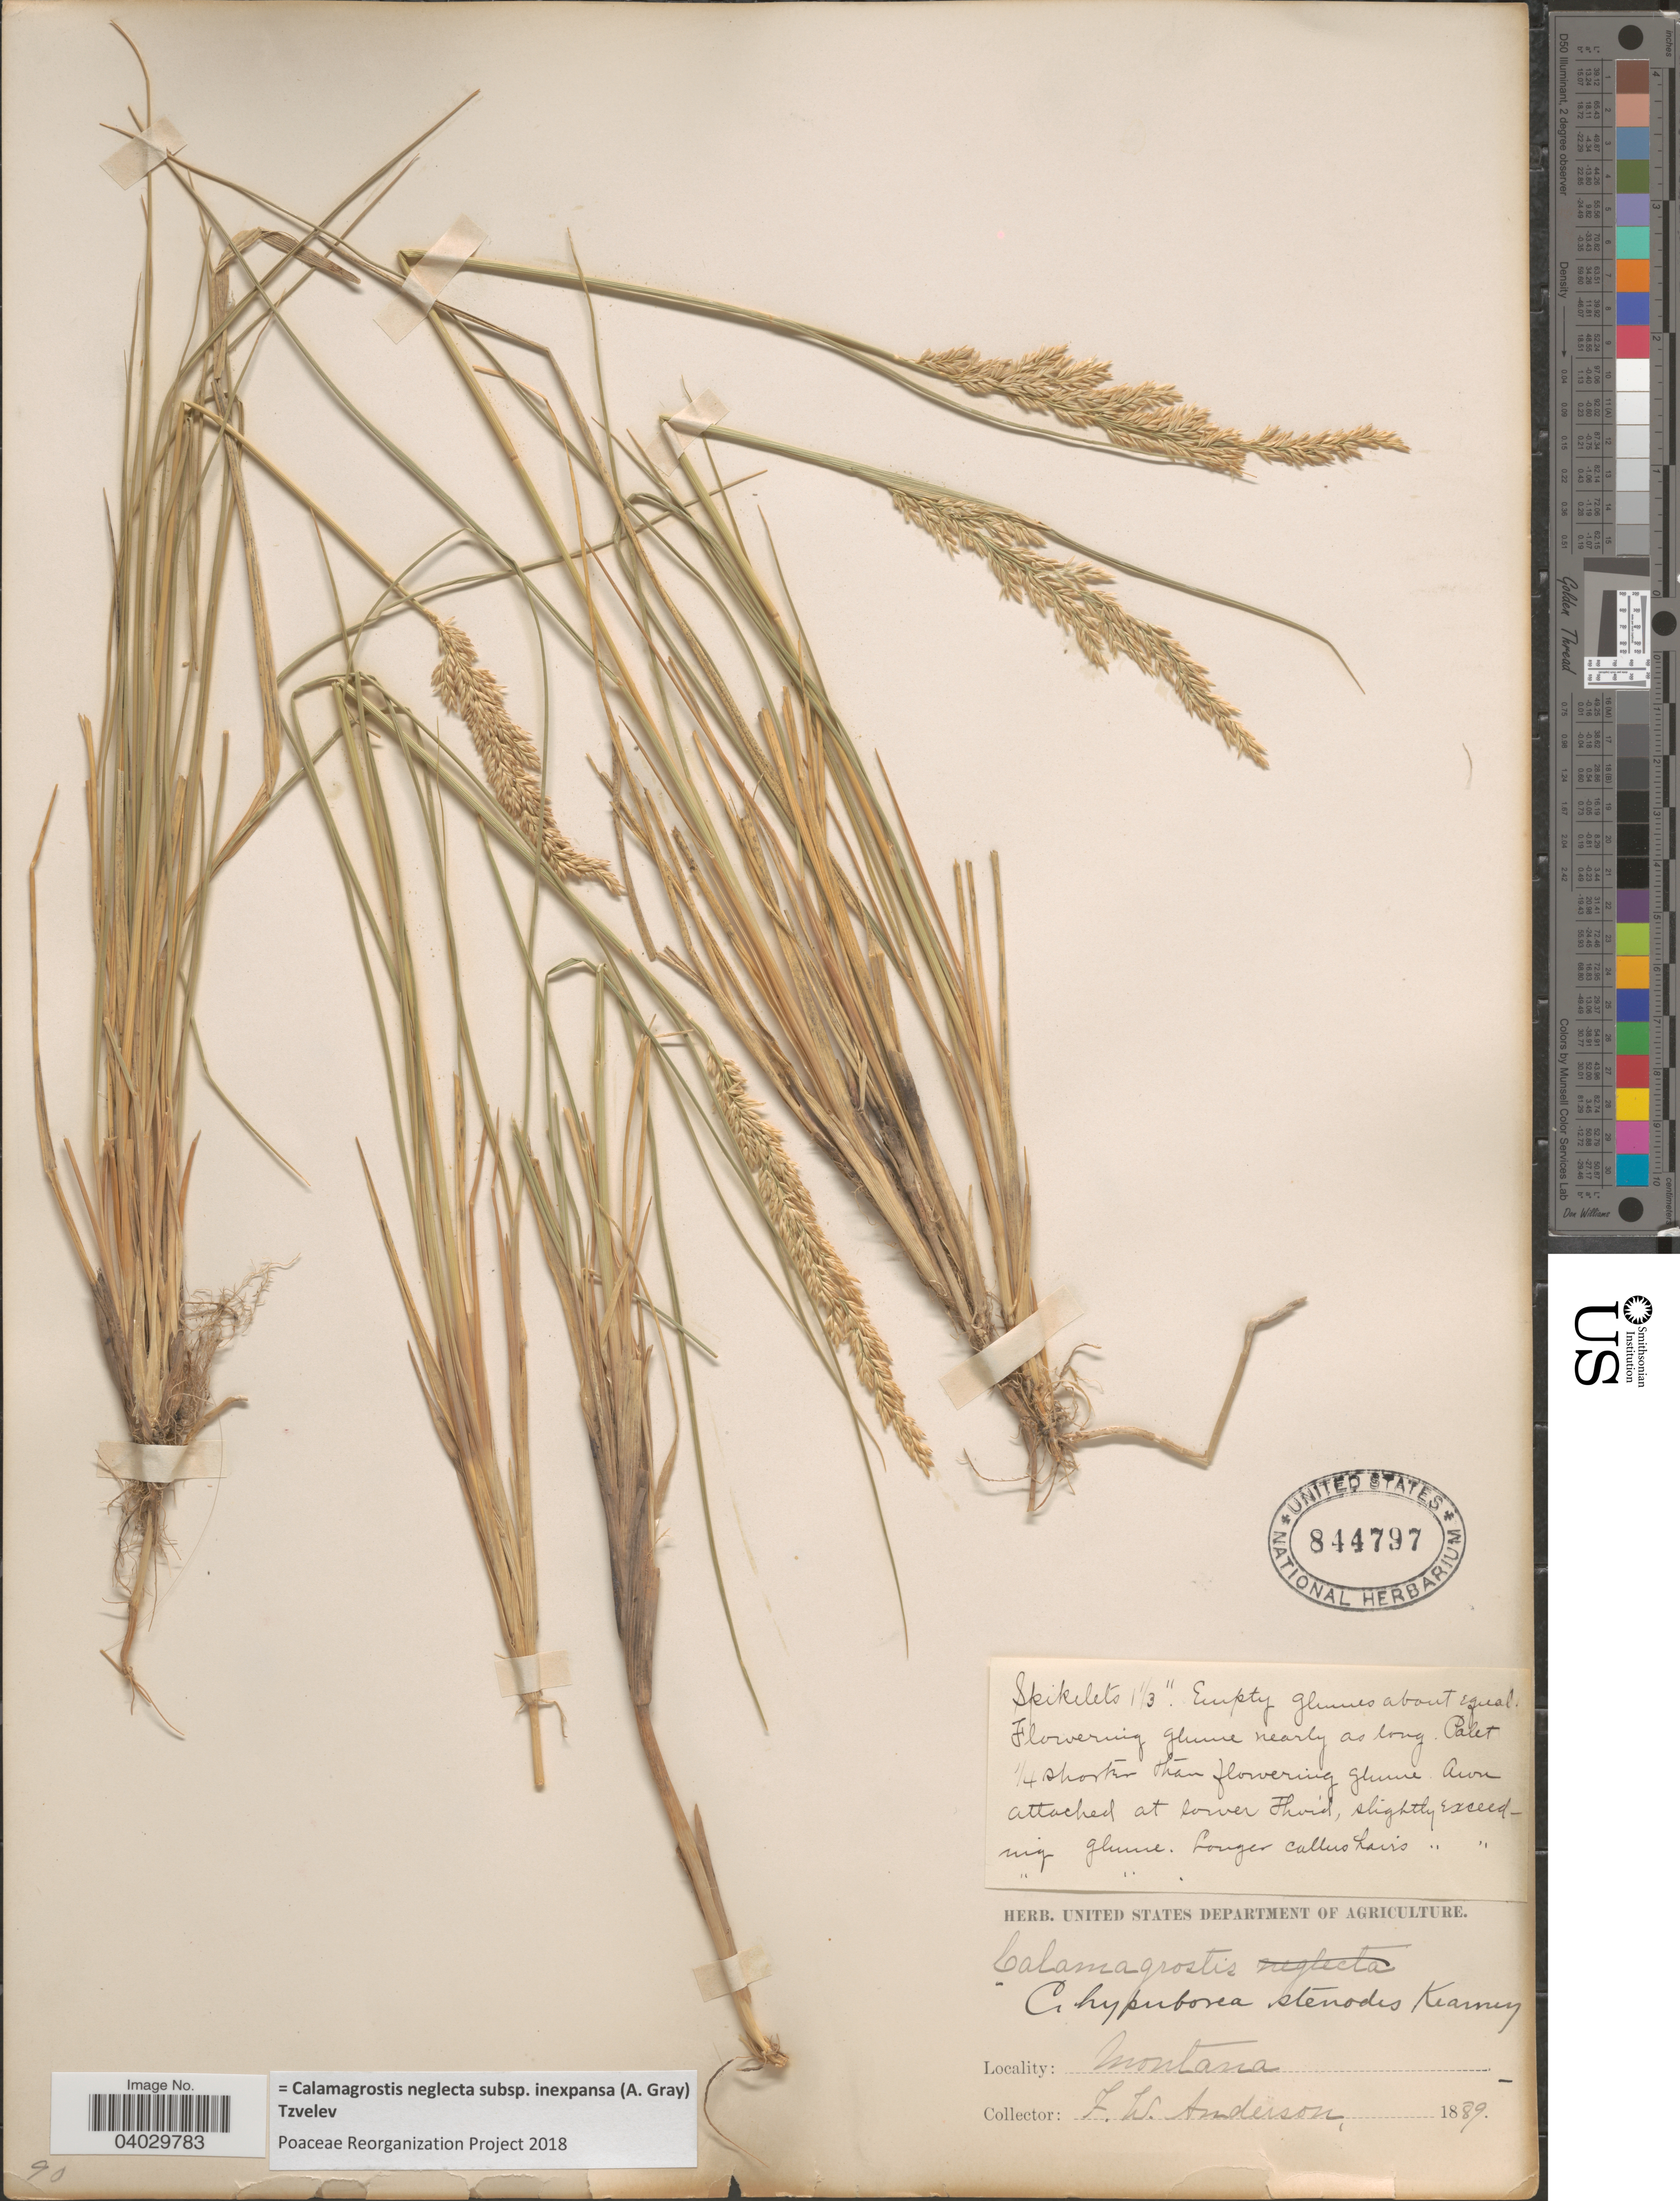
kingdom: Plantae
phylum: Tracheophyta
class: Liliopsida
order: Poales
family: Poaceae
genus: Calamagrostis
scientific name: Calamagrostis neglecta subsp. inexpansa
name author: (A. Gray) Tzvelev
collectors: F. W. Anderson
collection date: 1889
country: United States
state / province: Montana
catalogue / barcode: US 844797